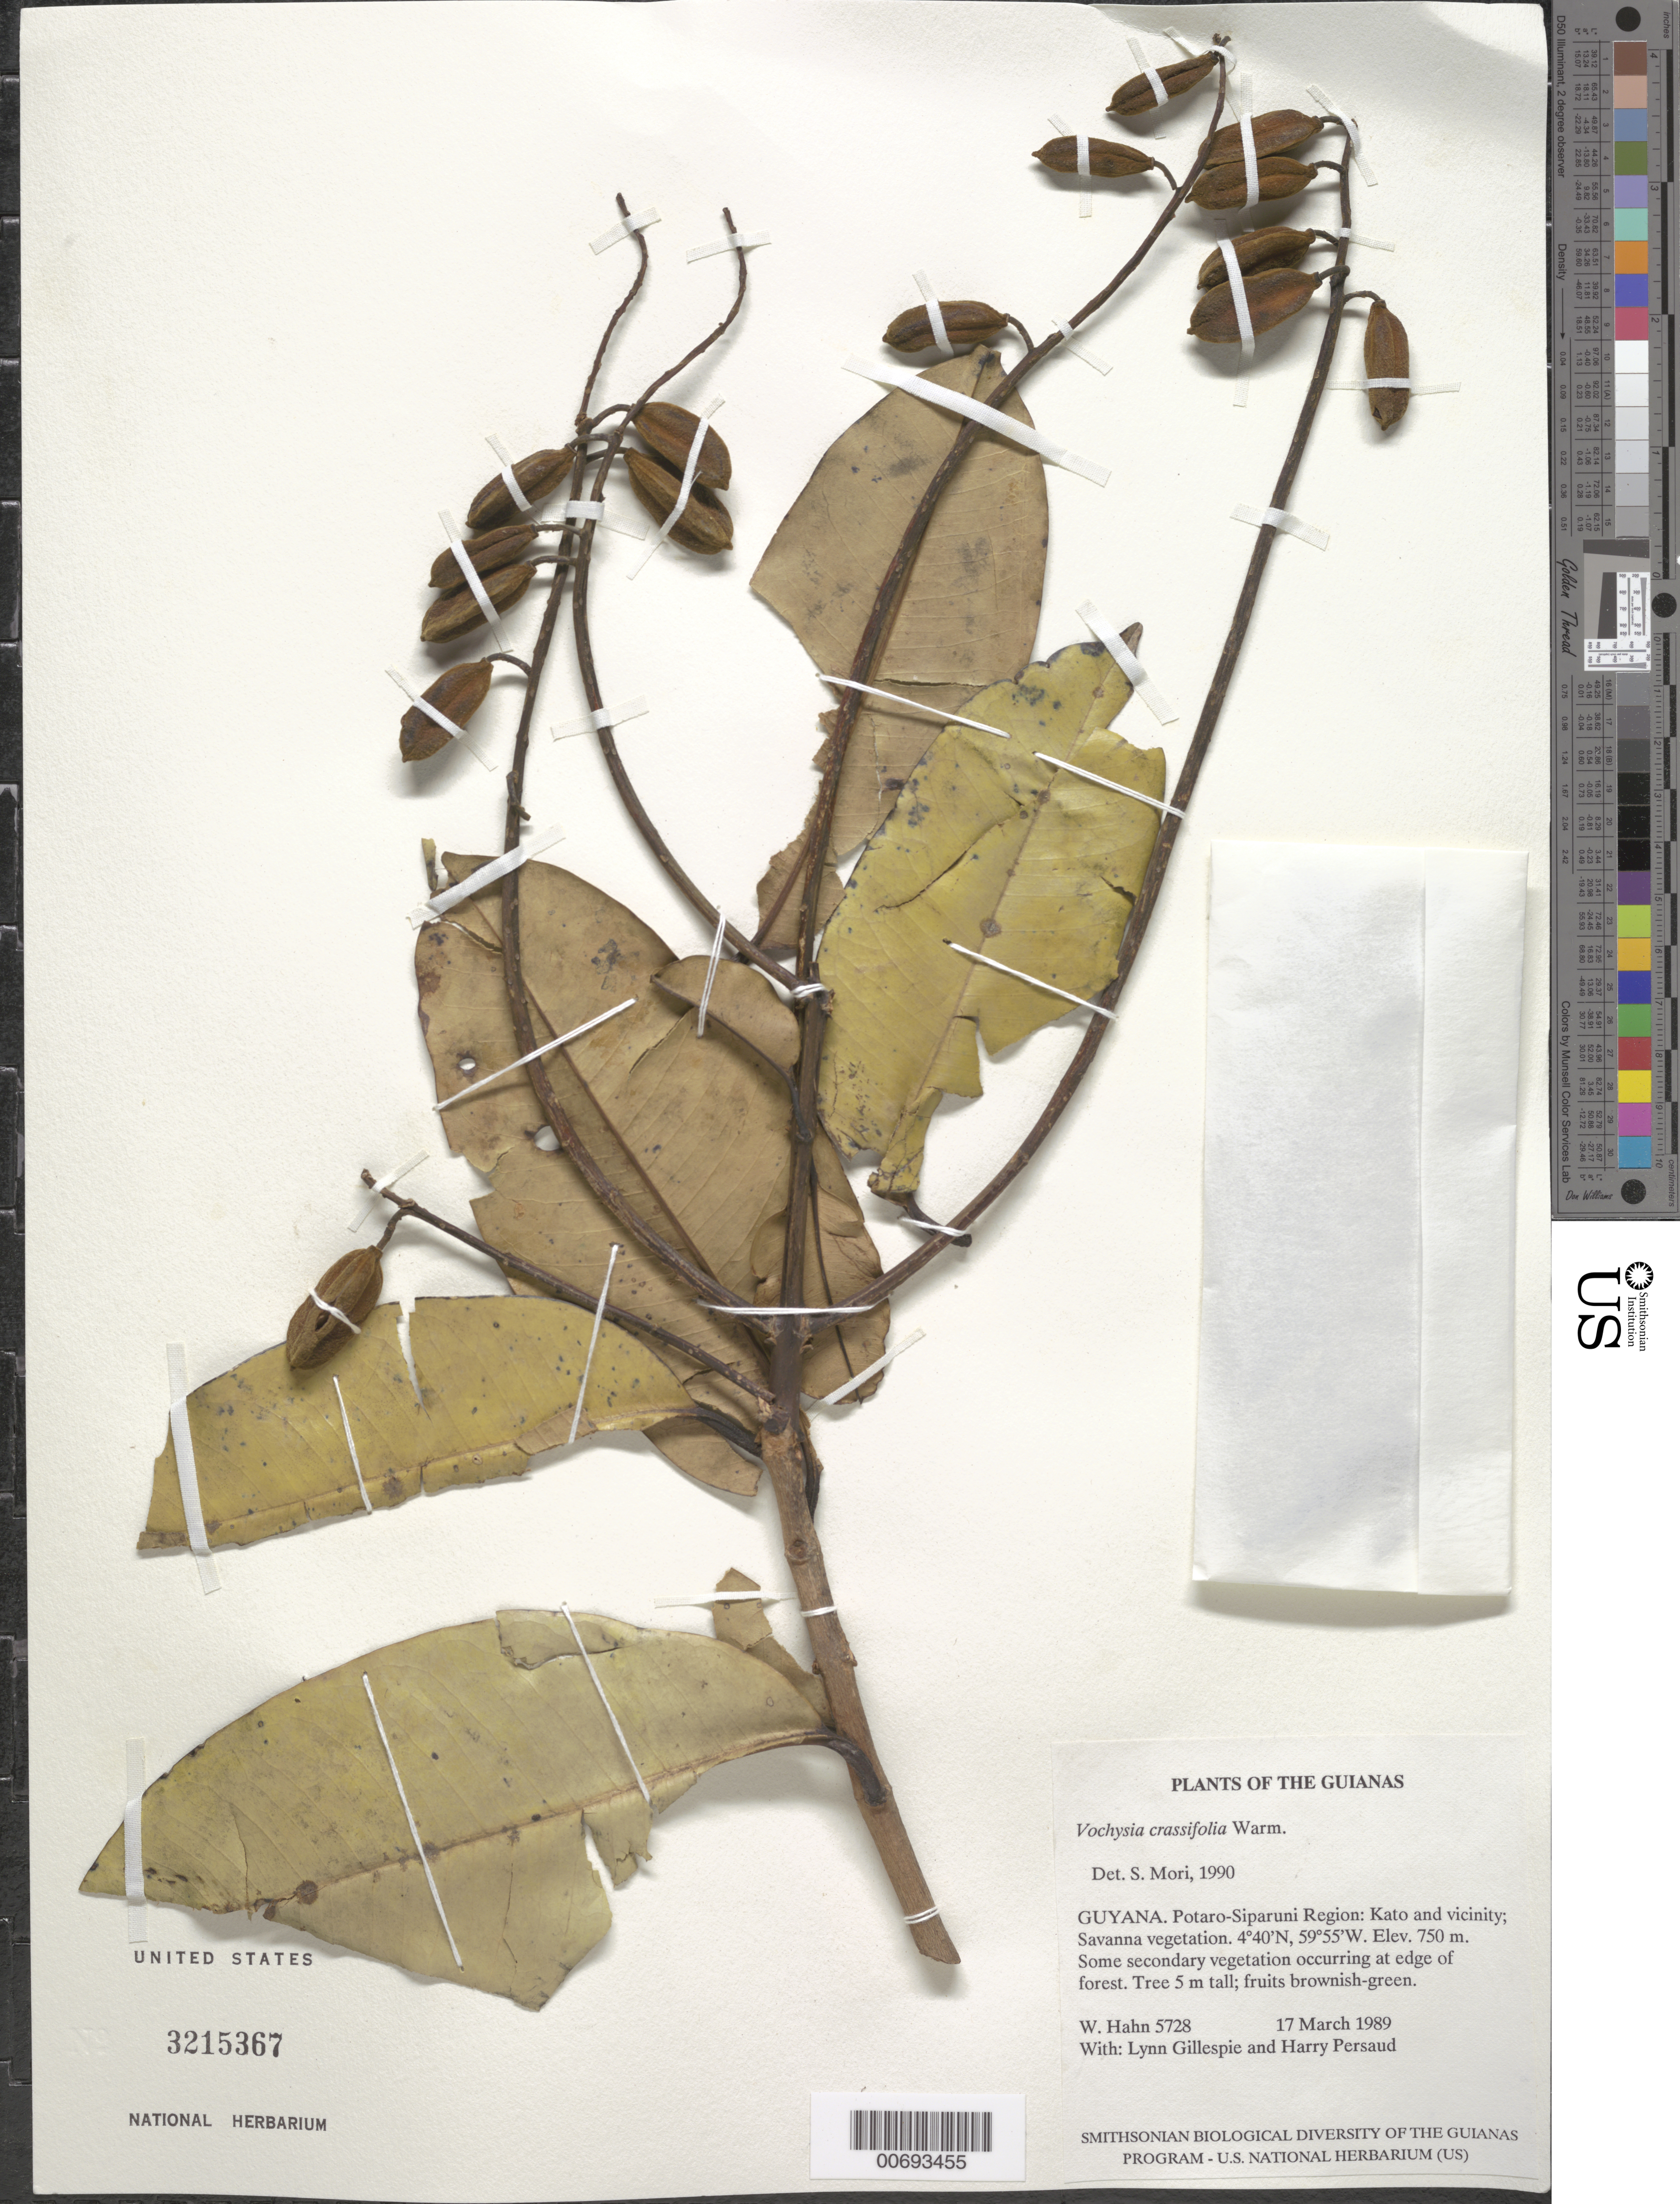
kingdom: Plantae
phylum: Tracheophyta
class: Magnoliopsida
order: Myrtales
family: Vochysiaceae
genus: Vochysia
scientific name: Vochysia crassifolia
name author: Warm.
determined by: Mori, Scott A.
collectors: W. Hahn, L. J. Gillespie & H. Persaud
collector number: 5728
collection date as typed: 17 March 1989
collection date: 1989-03-17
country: Guyana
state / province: Potaro-Siparuni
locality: Kato and vicinity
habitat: Savanna vegetation. Some secondary vegetation occurring at edge of forest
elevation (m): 750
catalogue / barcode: US 3215367